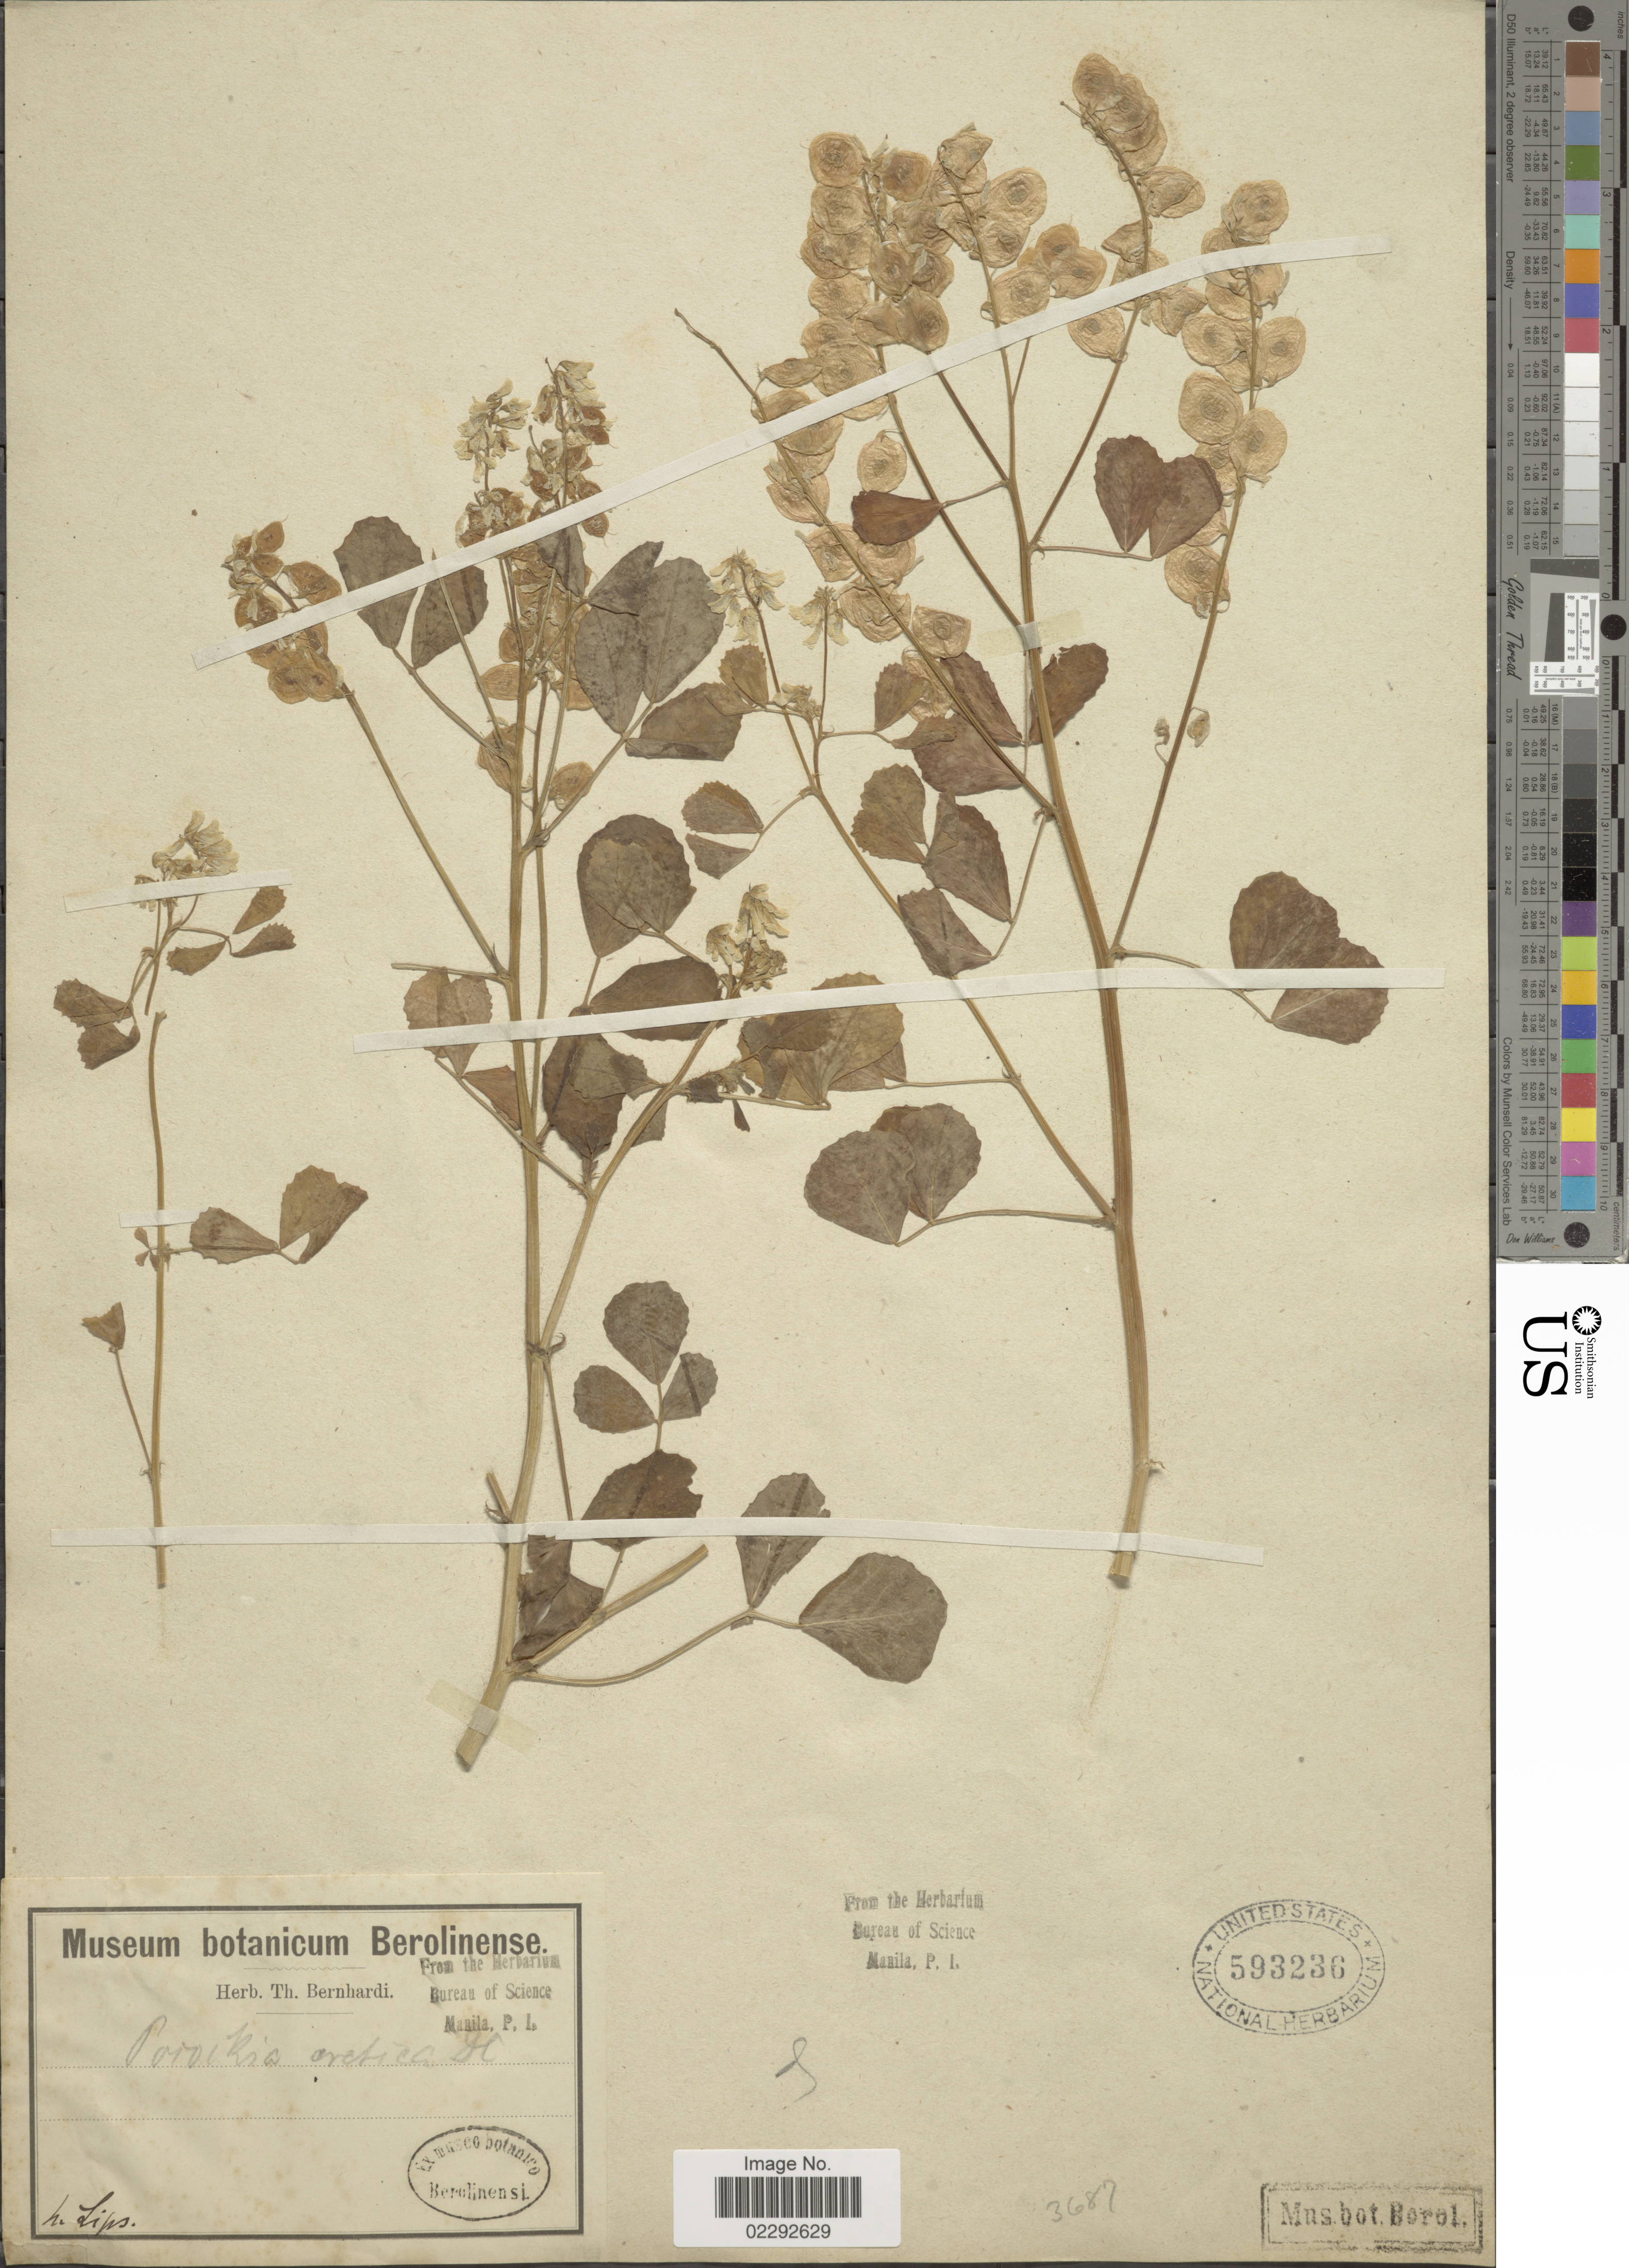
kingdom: Plantae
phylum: Tracheophyta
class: Magnoliopsida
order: Fabales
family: Fabaceae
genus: Trigonella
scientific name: Trigonella cretica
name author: (L.) Boiss.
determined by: Strong, Mark T., (BOT), Smithsonian Institution - National Museum of Natural History (UNITED STATES)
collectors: H. Lips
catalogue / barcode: US 593236